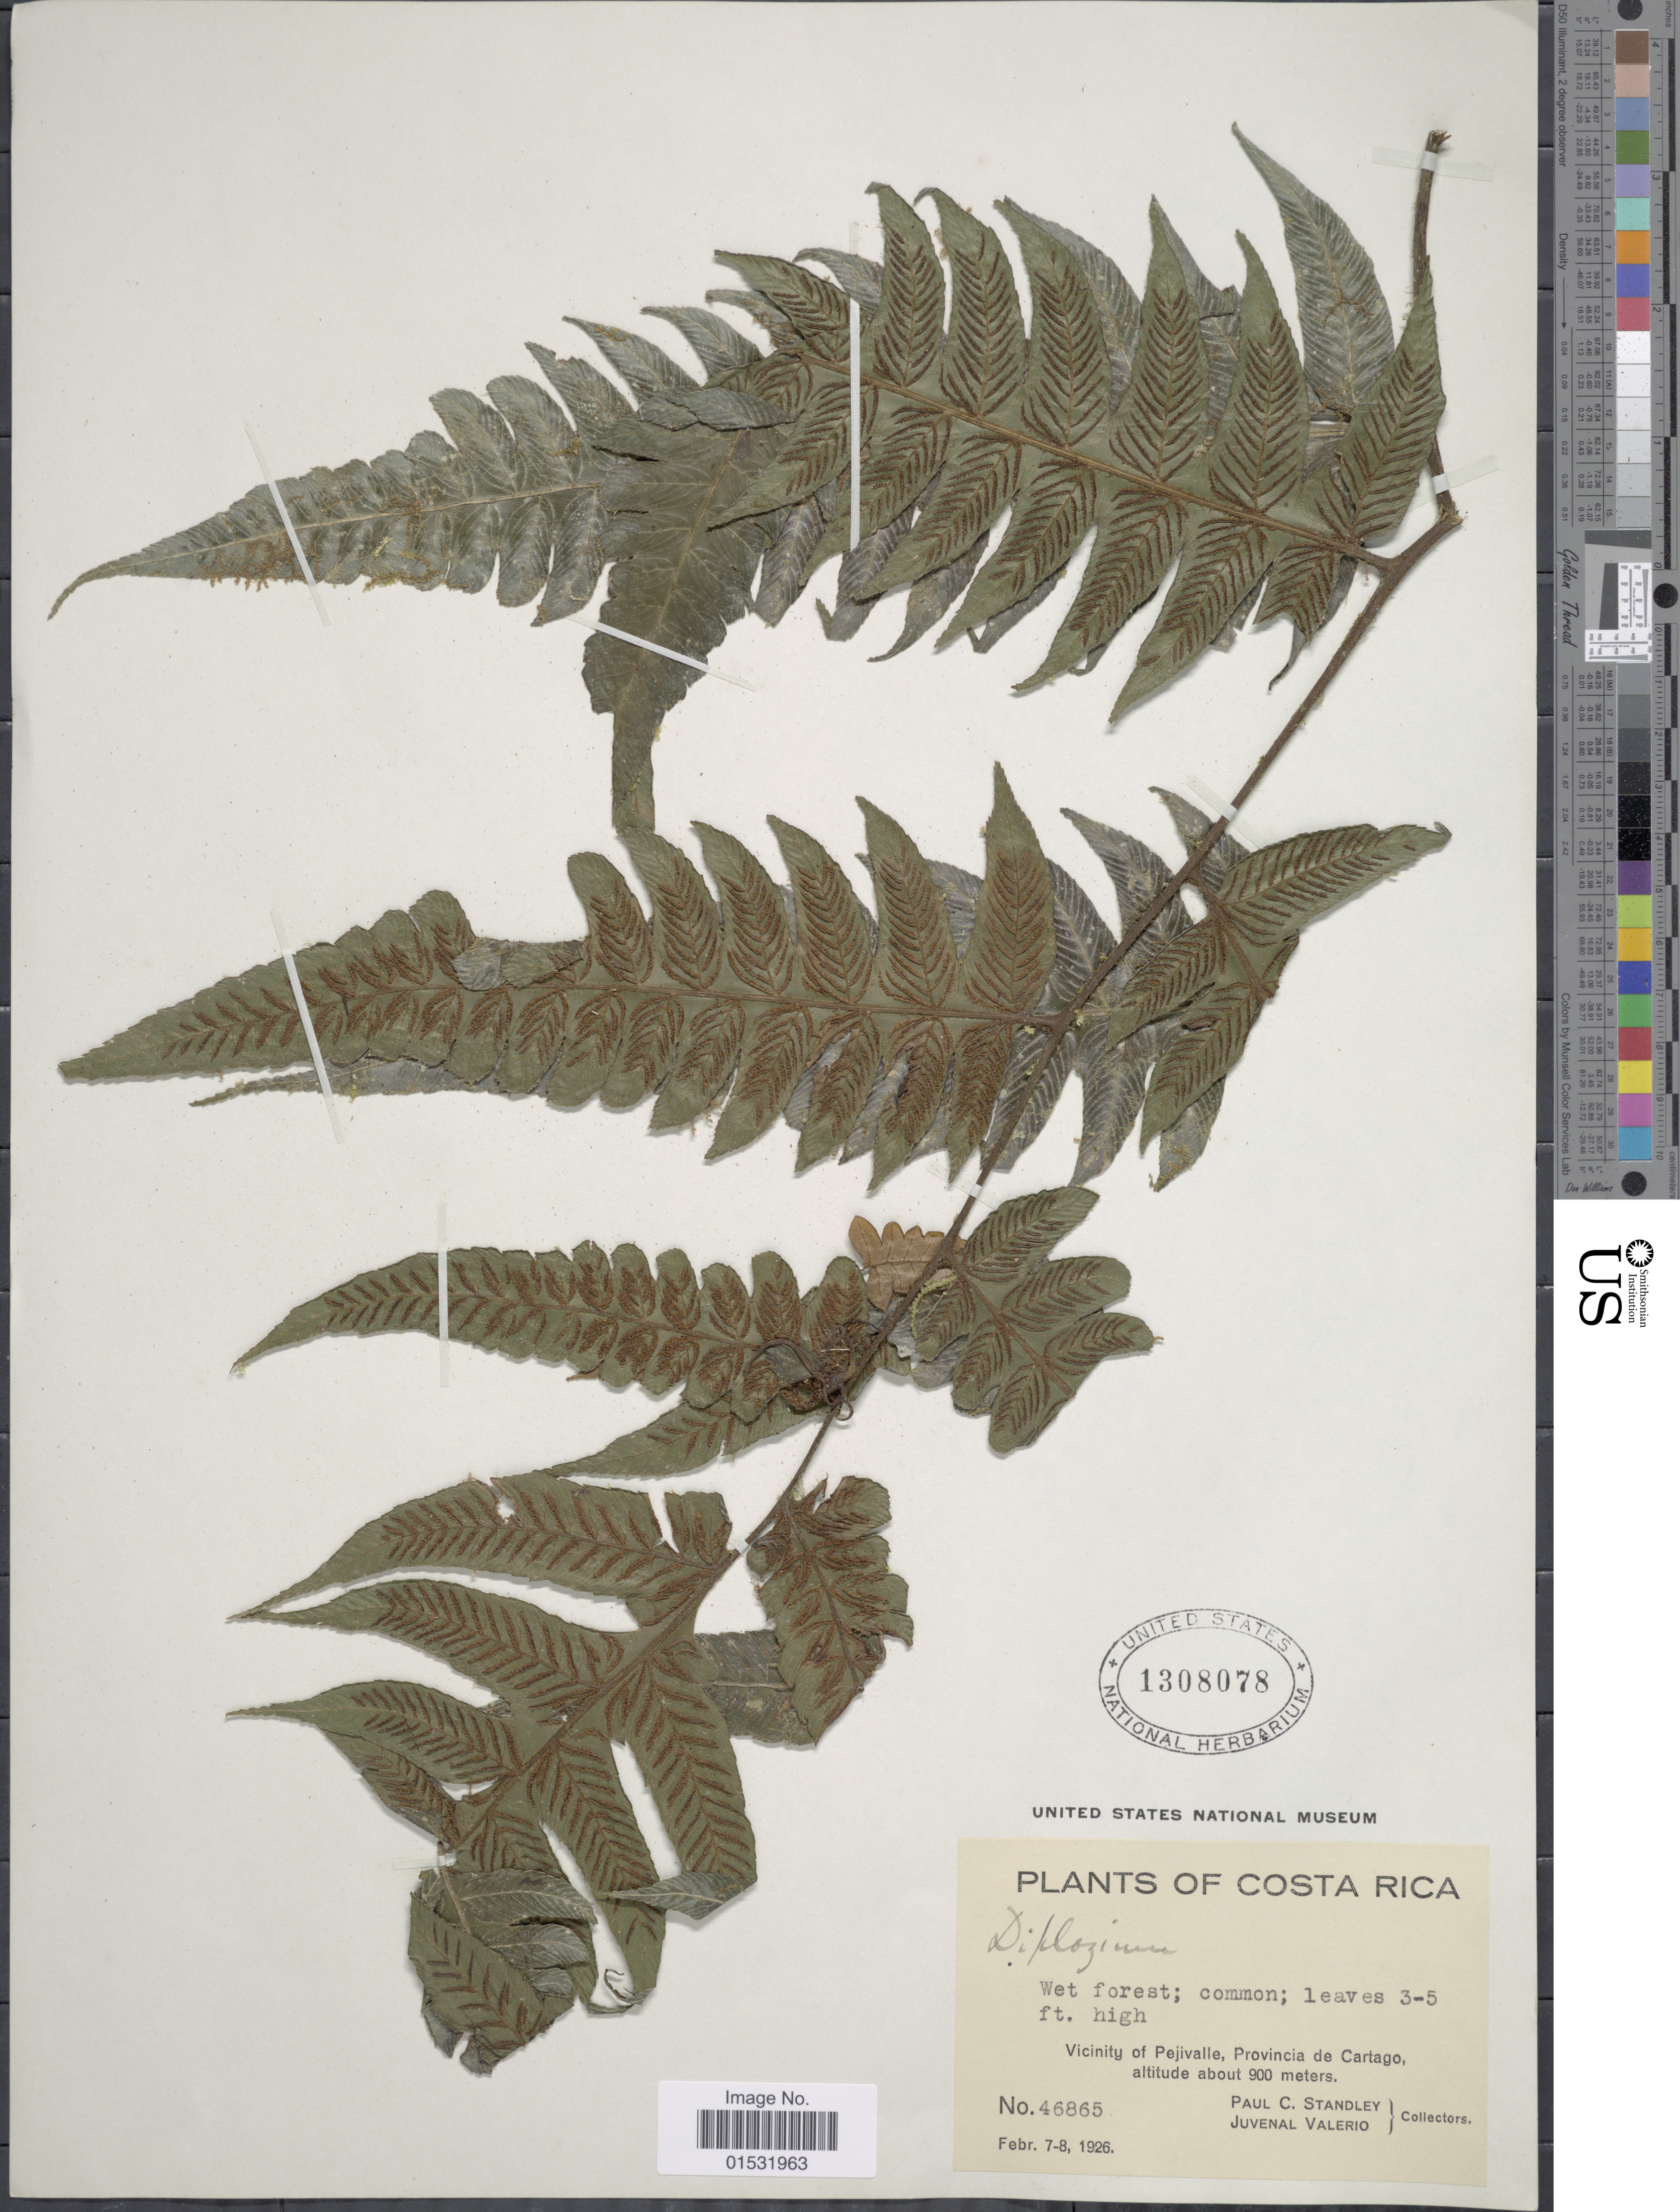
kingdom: Plantae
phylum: Tracheophyta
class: Polypodiopsida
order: Polypodiales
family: Athyriaceae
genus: Diplazium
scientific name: Diplazium macrophyllum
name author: Desv.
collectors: P. C. Standley & J. Valerio R.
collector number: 46865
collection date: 1926-02-07/1926-02-08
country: Costa Rica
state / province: Cartago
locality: Vicinity of Peijivalle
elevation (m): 900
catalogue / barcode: US 1308078